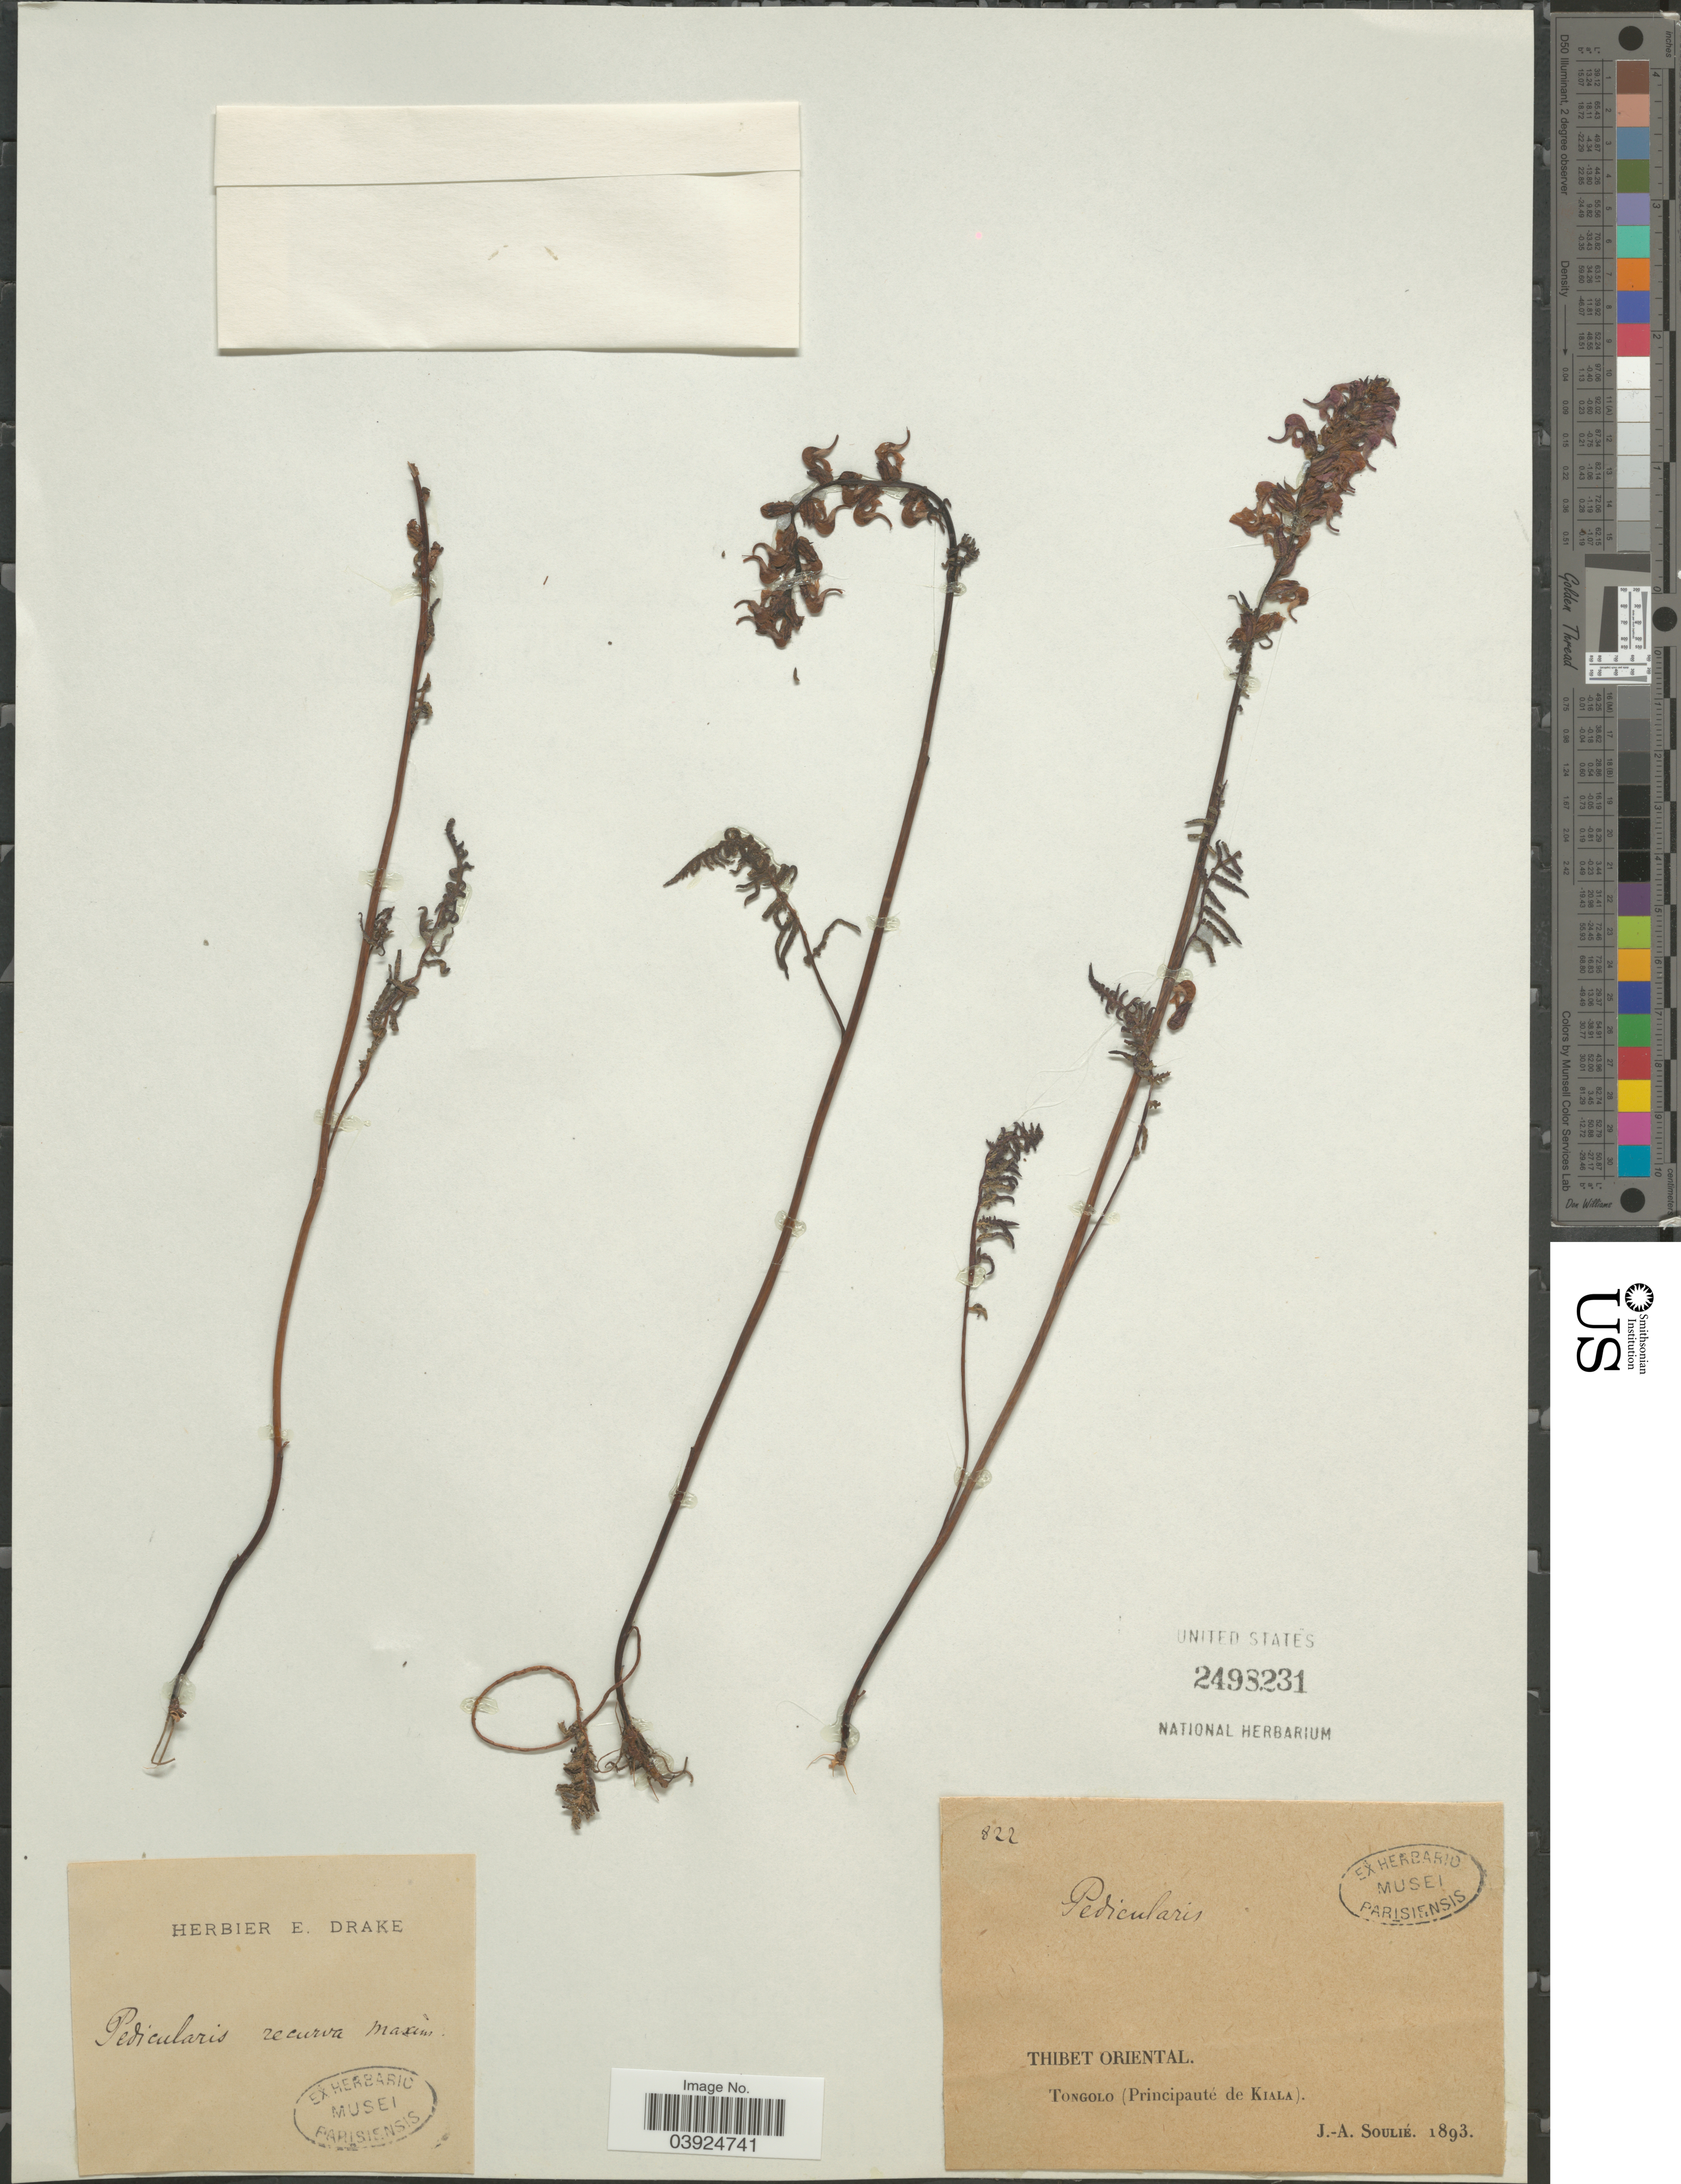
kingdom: Plantae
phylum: Tracheophyta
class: Magnoliopsida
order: Lamiales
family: Orobanchaceae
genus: Pedicularis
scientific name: Pedicularis recurva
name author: Maxim.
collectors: J. Soulié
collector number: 822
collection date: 1893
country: China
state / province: Xizang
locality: Thibet Oriental. Tongolo (Principauté de Kiala).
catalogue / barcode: US 2498231